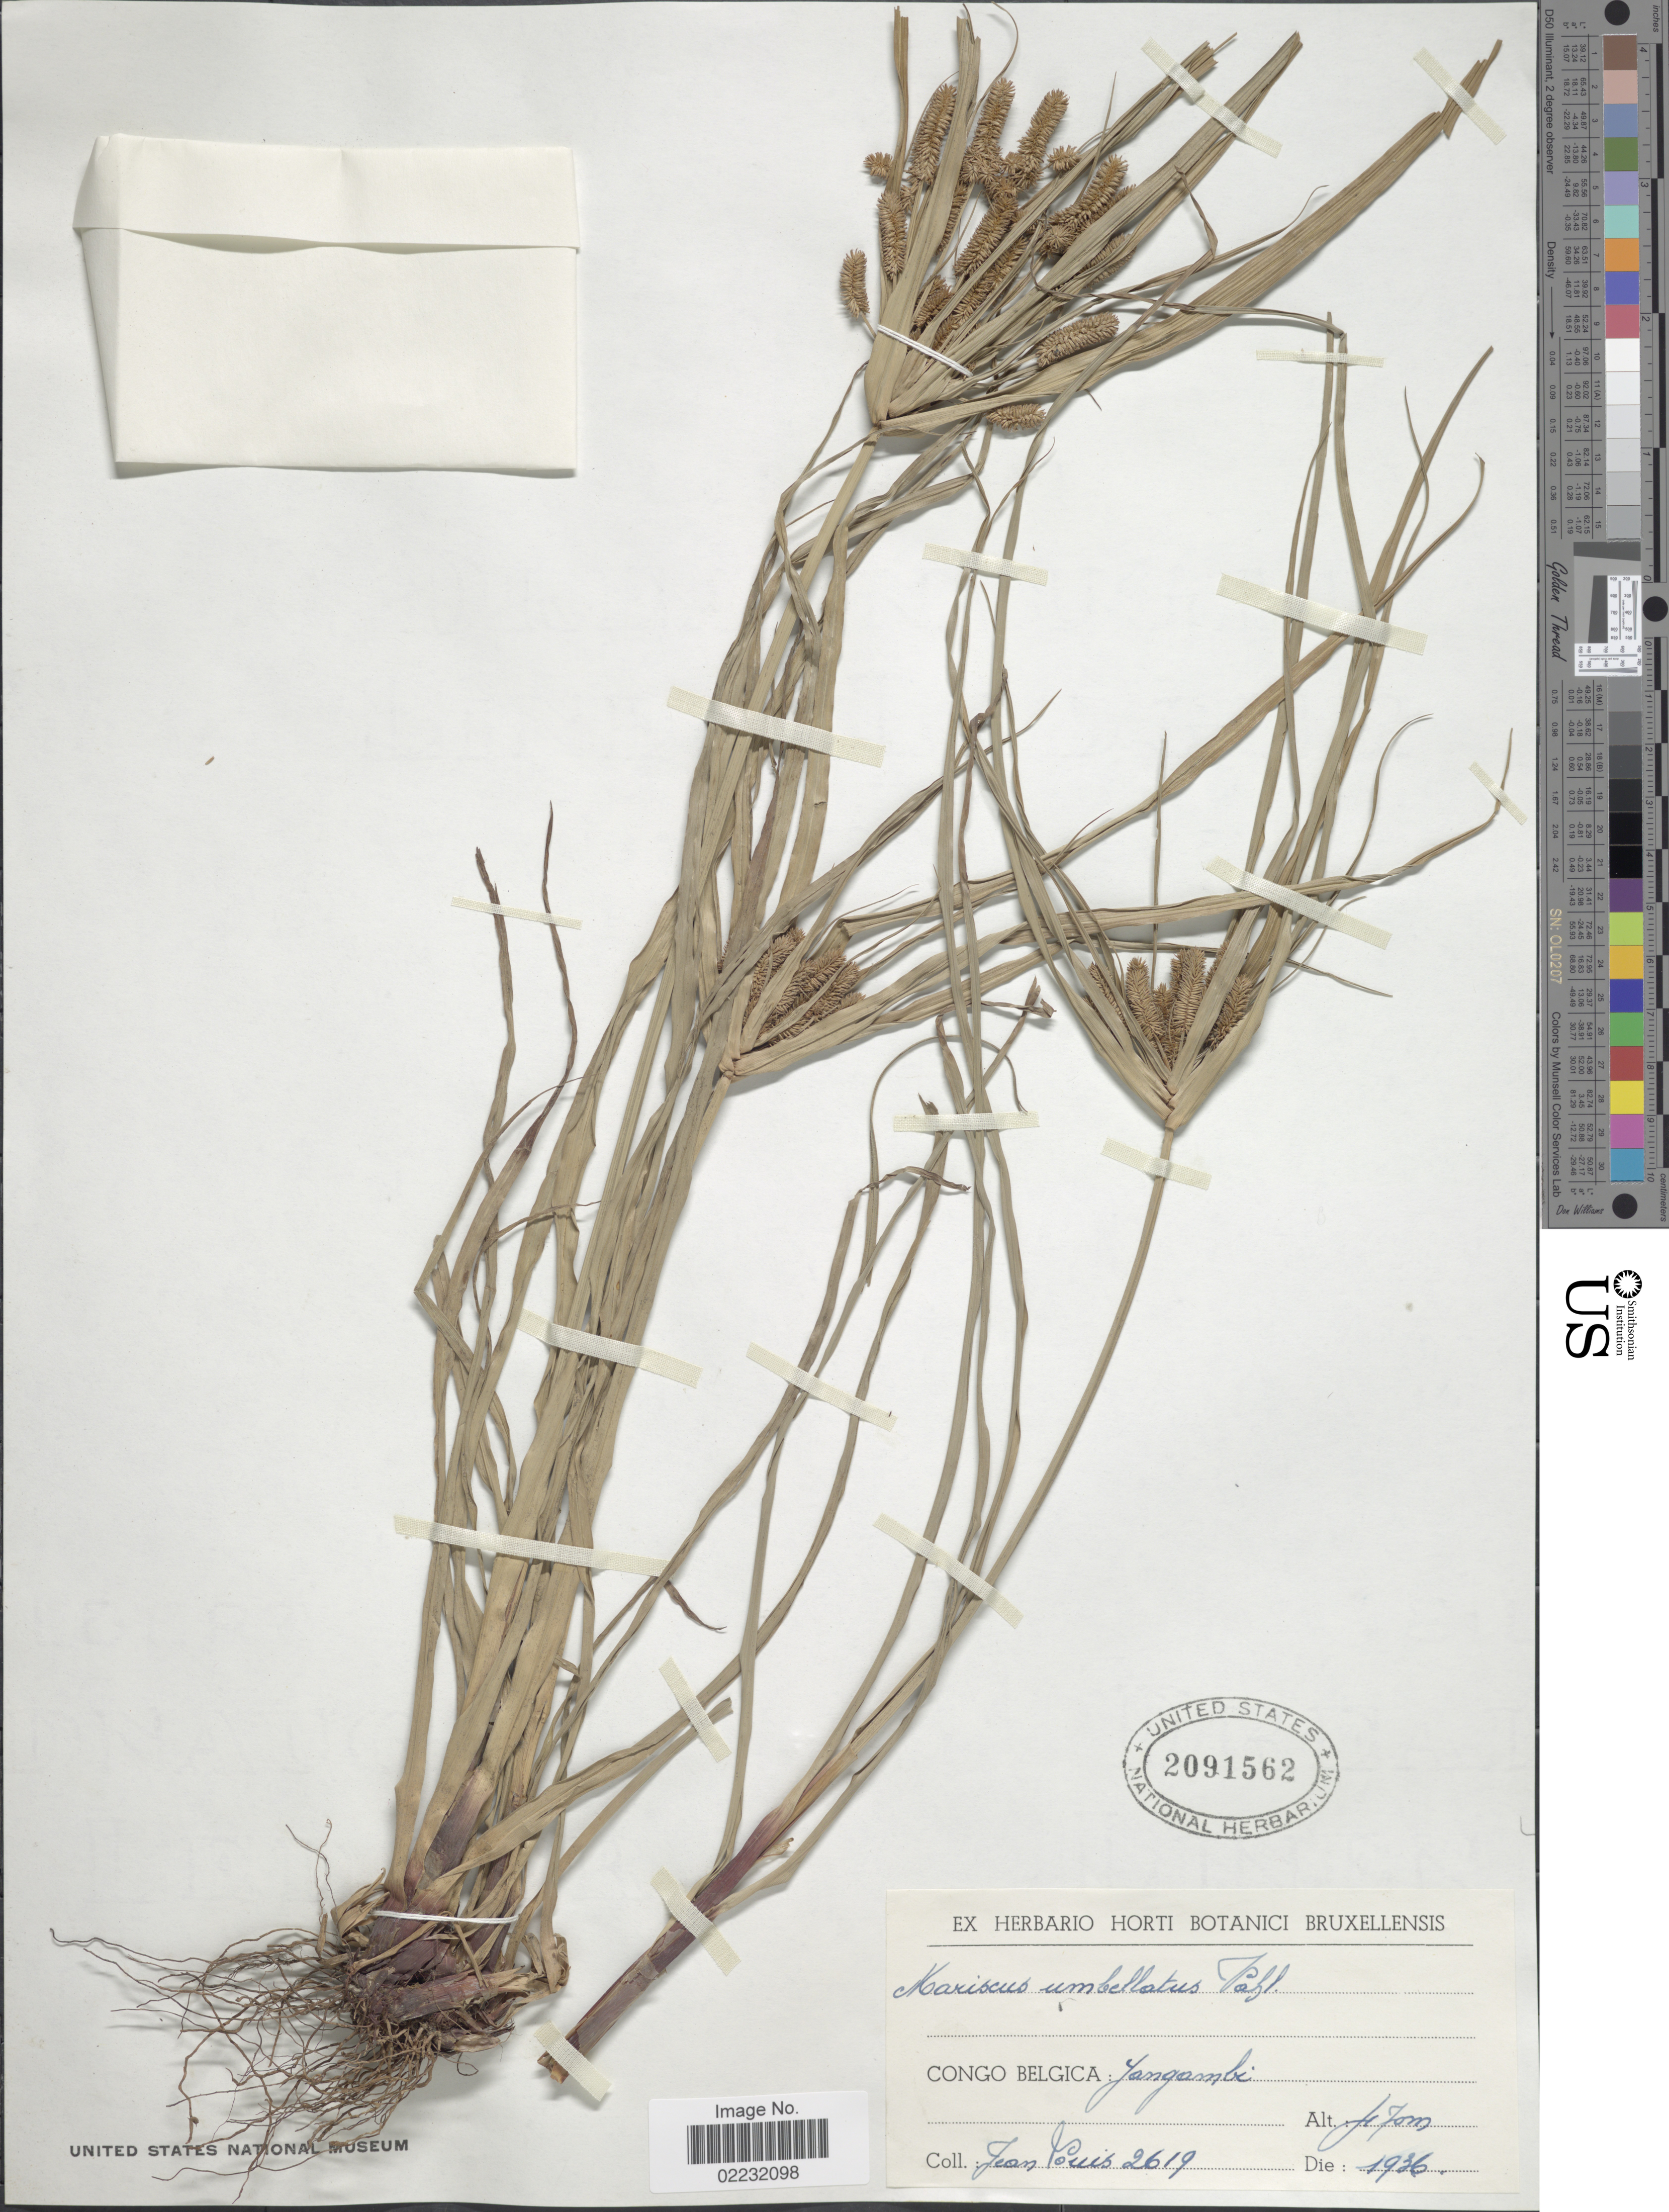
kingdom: Plantae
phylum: Tracheophyta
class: Liliopsida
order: Poales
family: Cyperaceae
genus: Cyperus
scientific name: Cyperus cyperoides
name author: (L.) Kuntze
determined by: Strong, Mark T., (BOT), Smithsonian Institution - National Museum of Natural History (UNITED STATES)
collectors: J. Louis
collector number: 2619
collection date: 1936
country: Congo, Democratic Republic of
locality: Congo Belgica: Jangambi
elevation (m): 470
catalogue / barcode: US 2091562